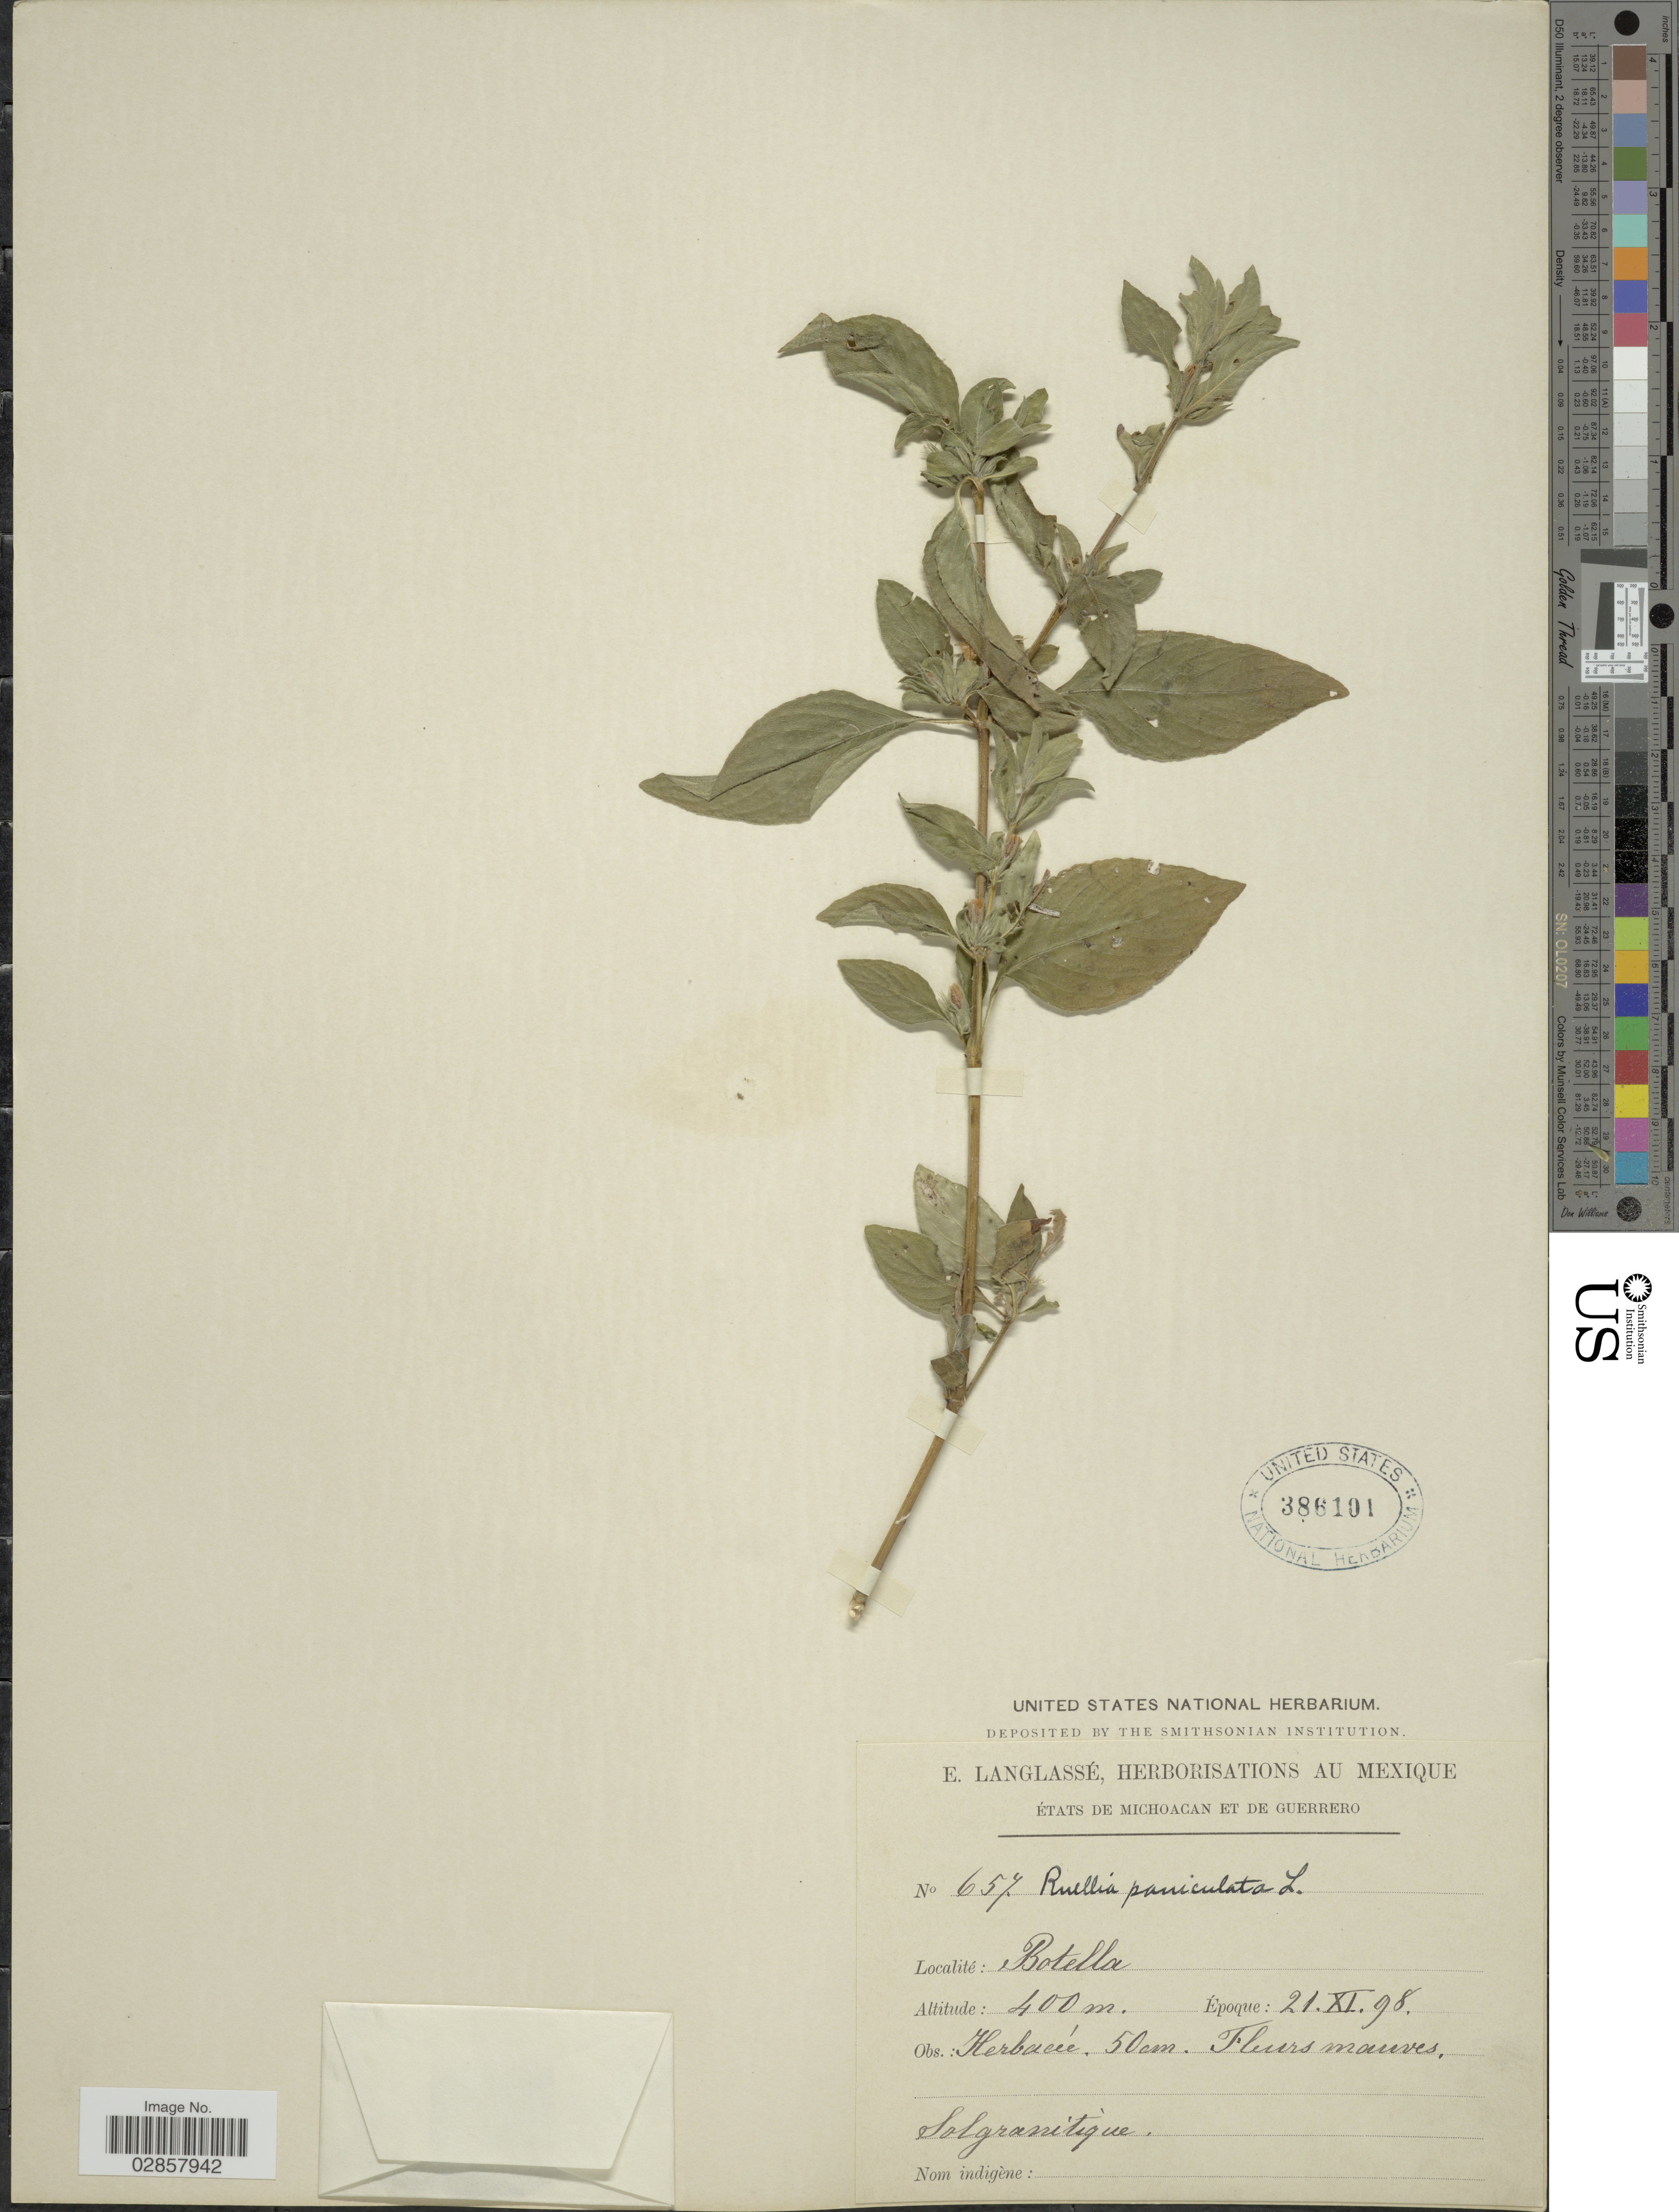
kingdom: Plantae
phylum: Tracheophyta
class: Magnoliopsida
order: Lamiales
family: Acanthaceae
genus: Ruellia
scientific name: Ruellia paniculata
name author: L.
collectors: E. Langlassé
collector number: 657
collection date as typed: Transcribed d/m/y: 21/11/98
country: Mexico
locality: Michoacan et de Guerrero. Botella.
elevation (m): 400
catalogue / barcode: US 386101